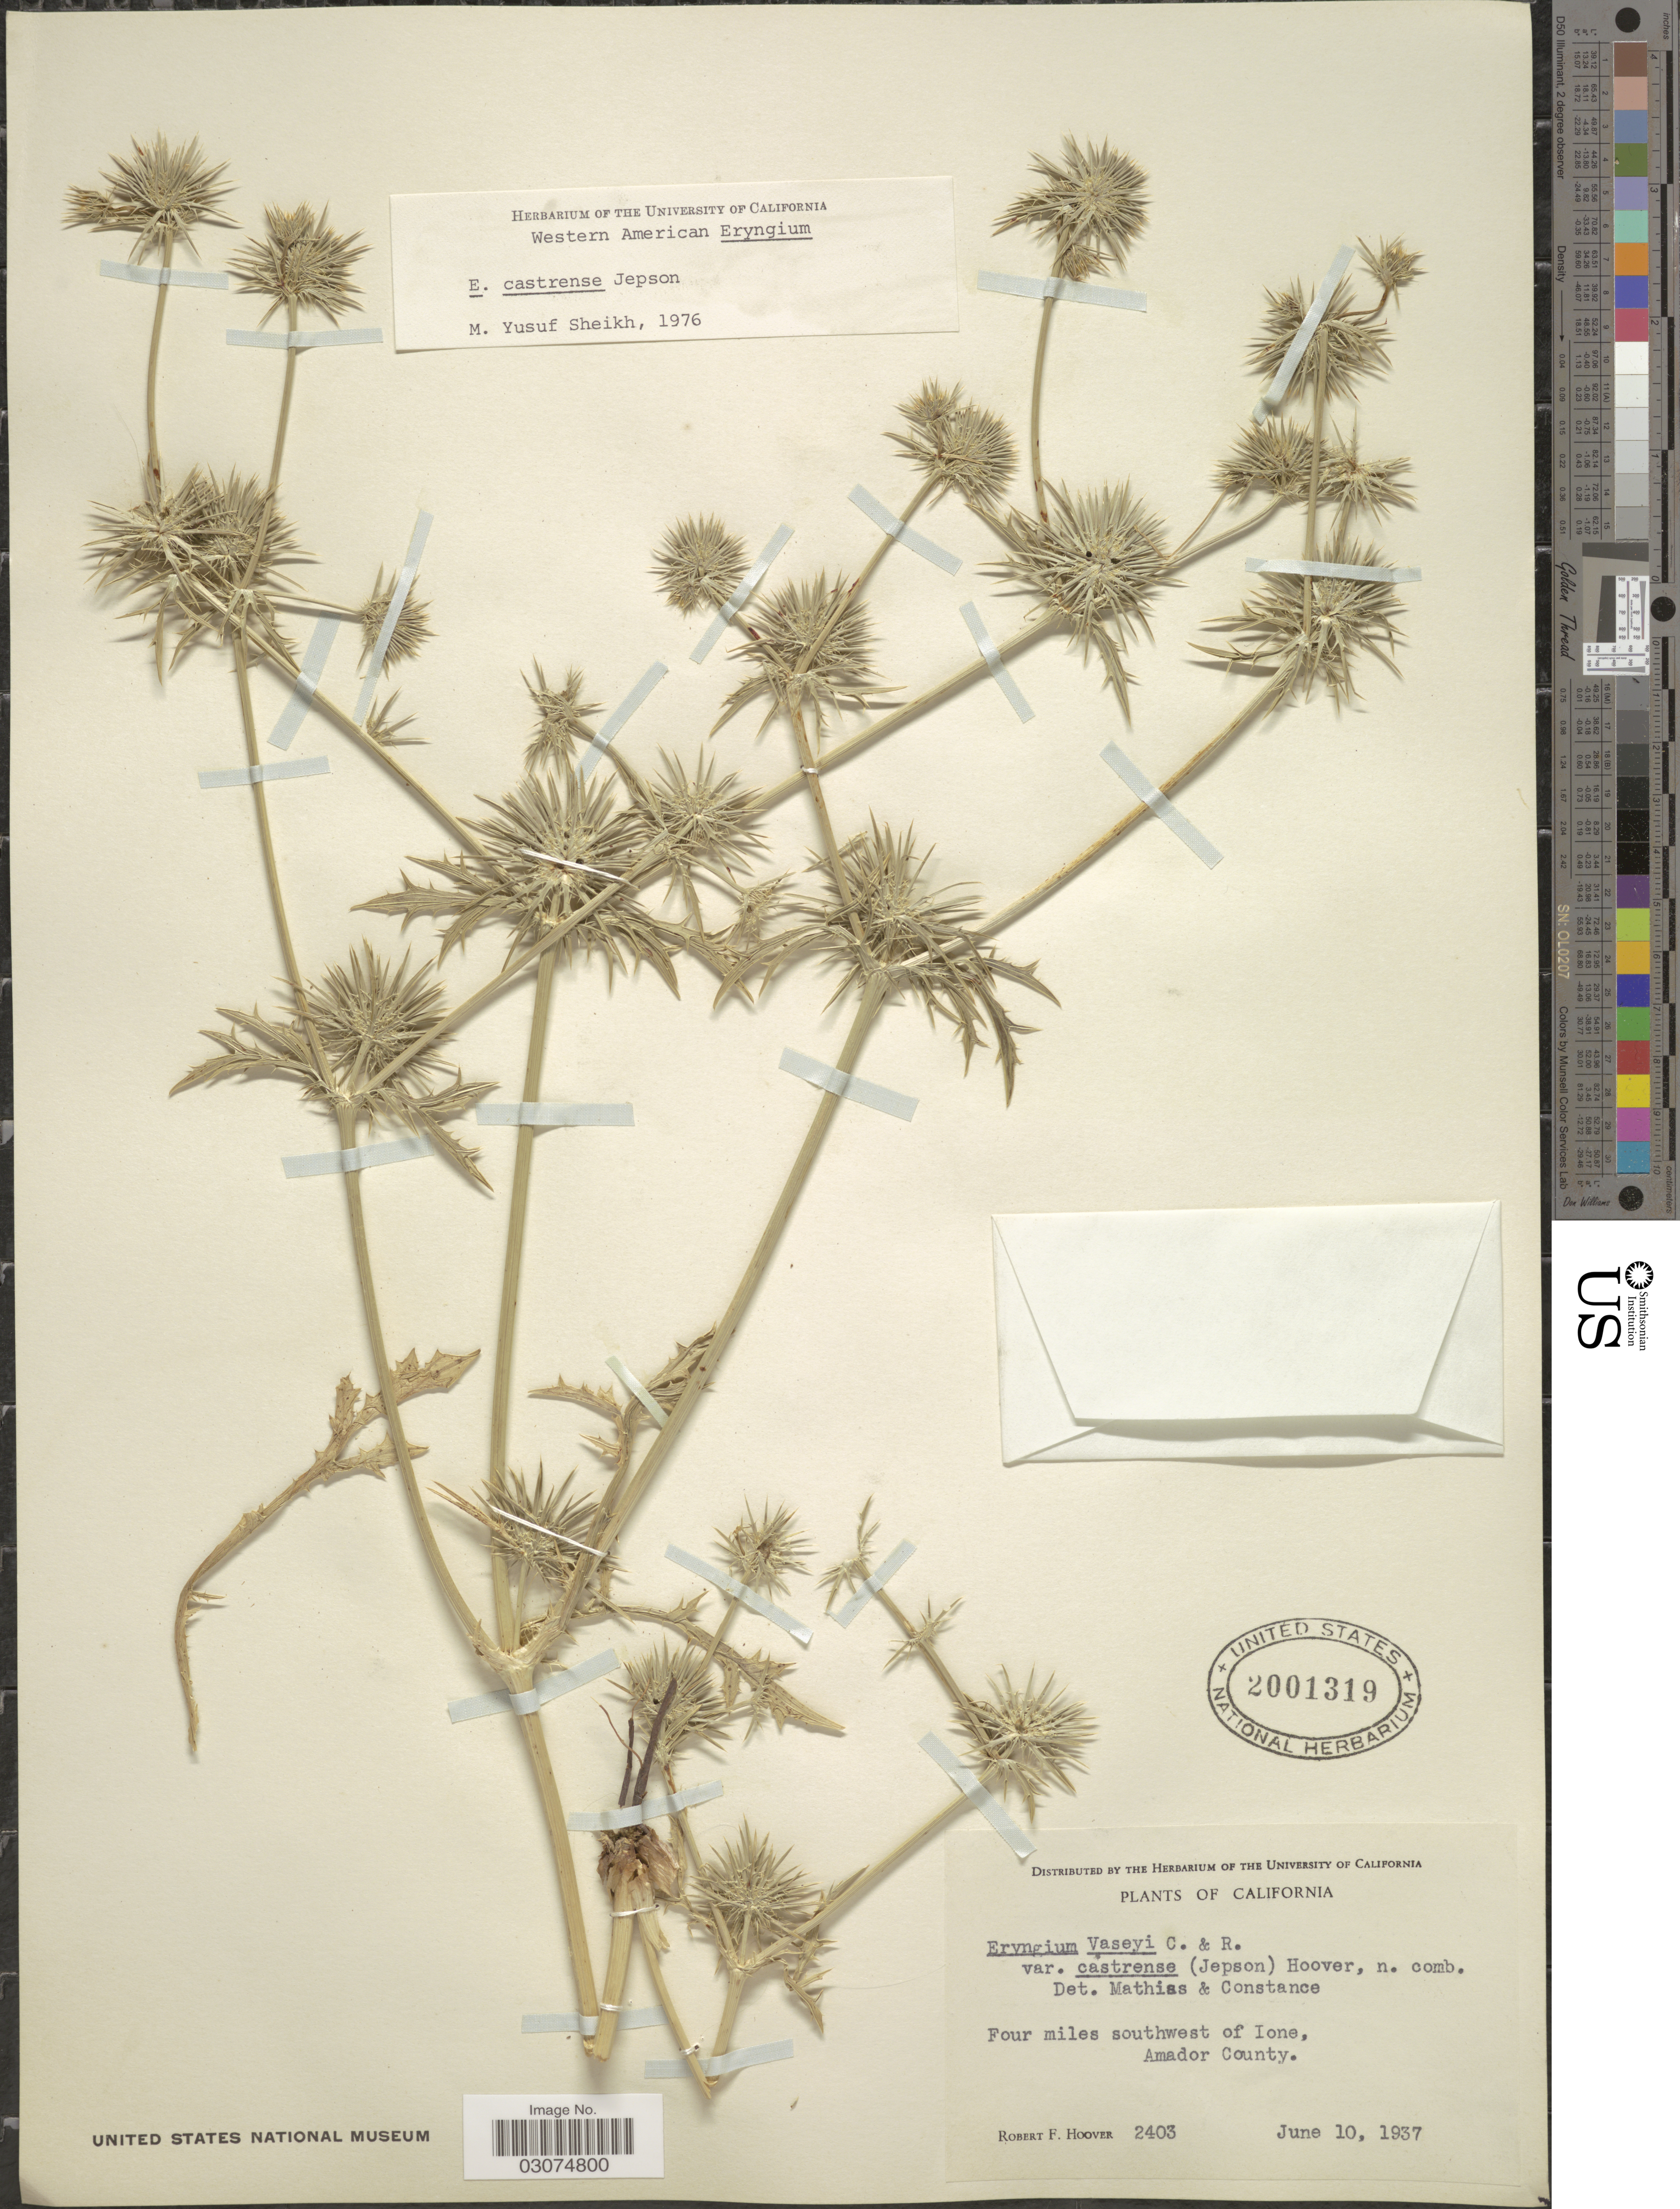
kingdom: Plantae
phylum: Tracheophyta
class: Magnoliopsida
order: Apiales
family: Apiaceae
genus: Eryngium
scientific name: Eryngium castrense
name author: Jeps.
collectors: R. F. Hoover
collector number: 2403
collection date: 1937-06-10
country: United States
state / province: California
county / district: Amador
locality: Four miles southwest of Ione, Amador County.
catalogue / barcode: US 2001319